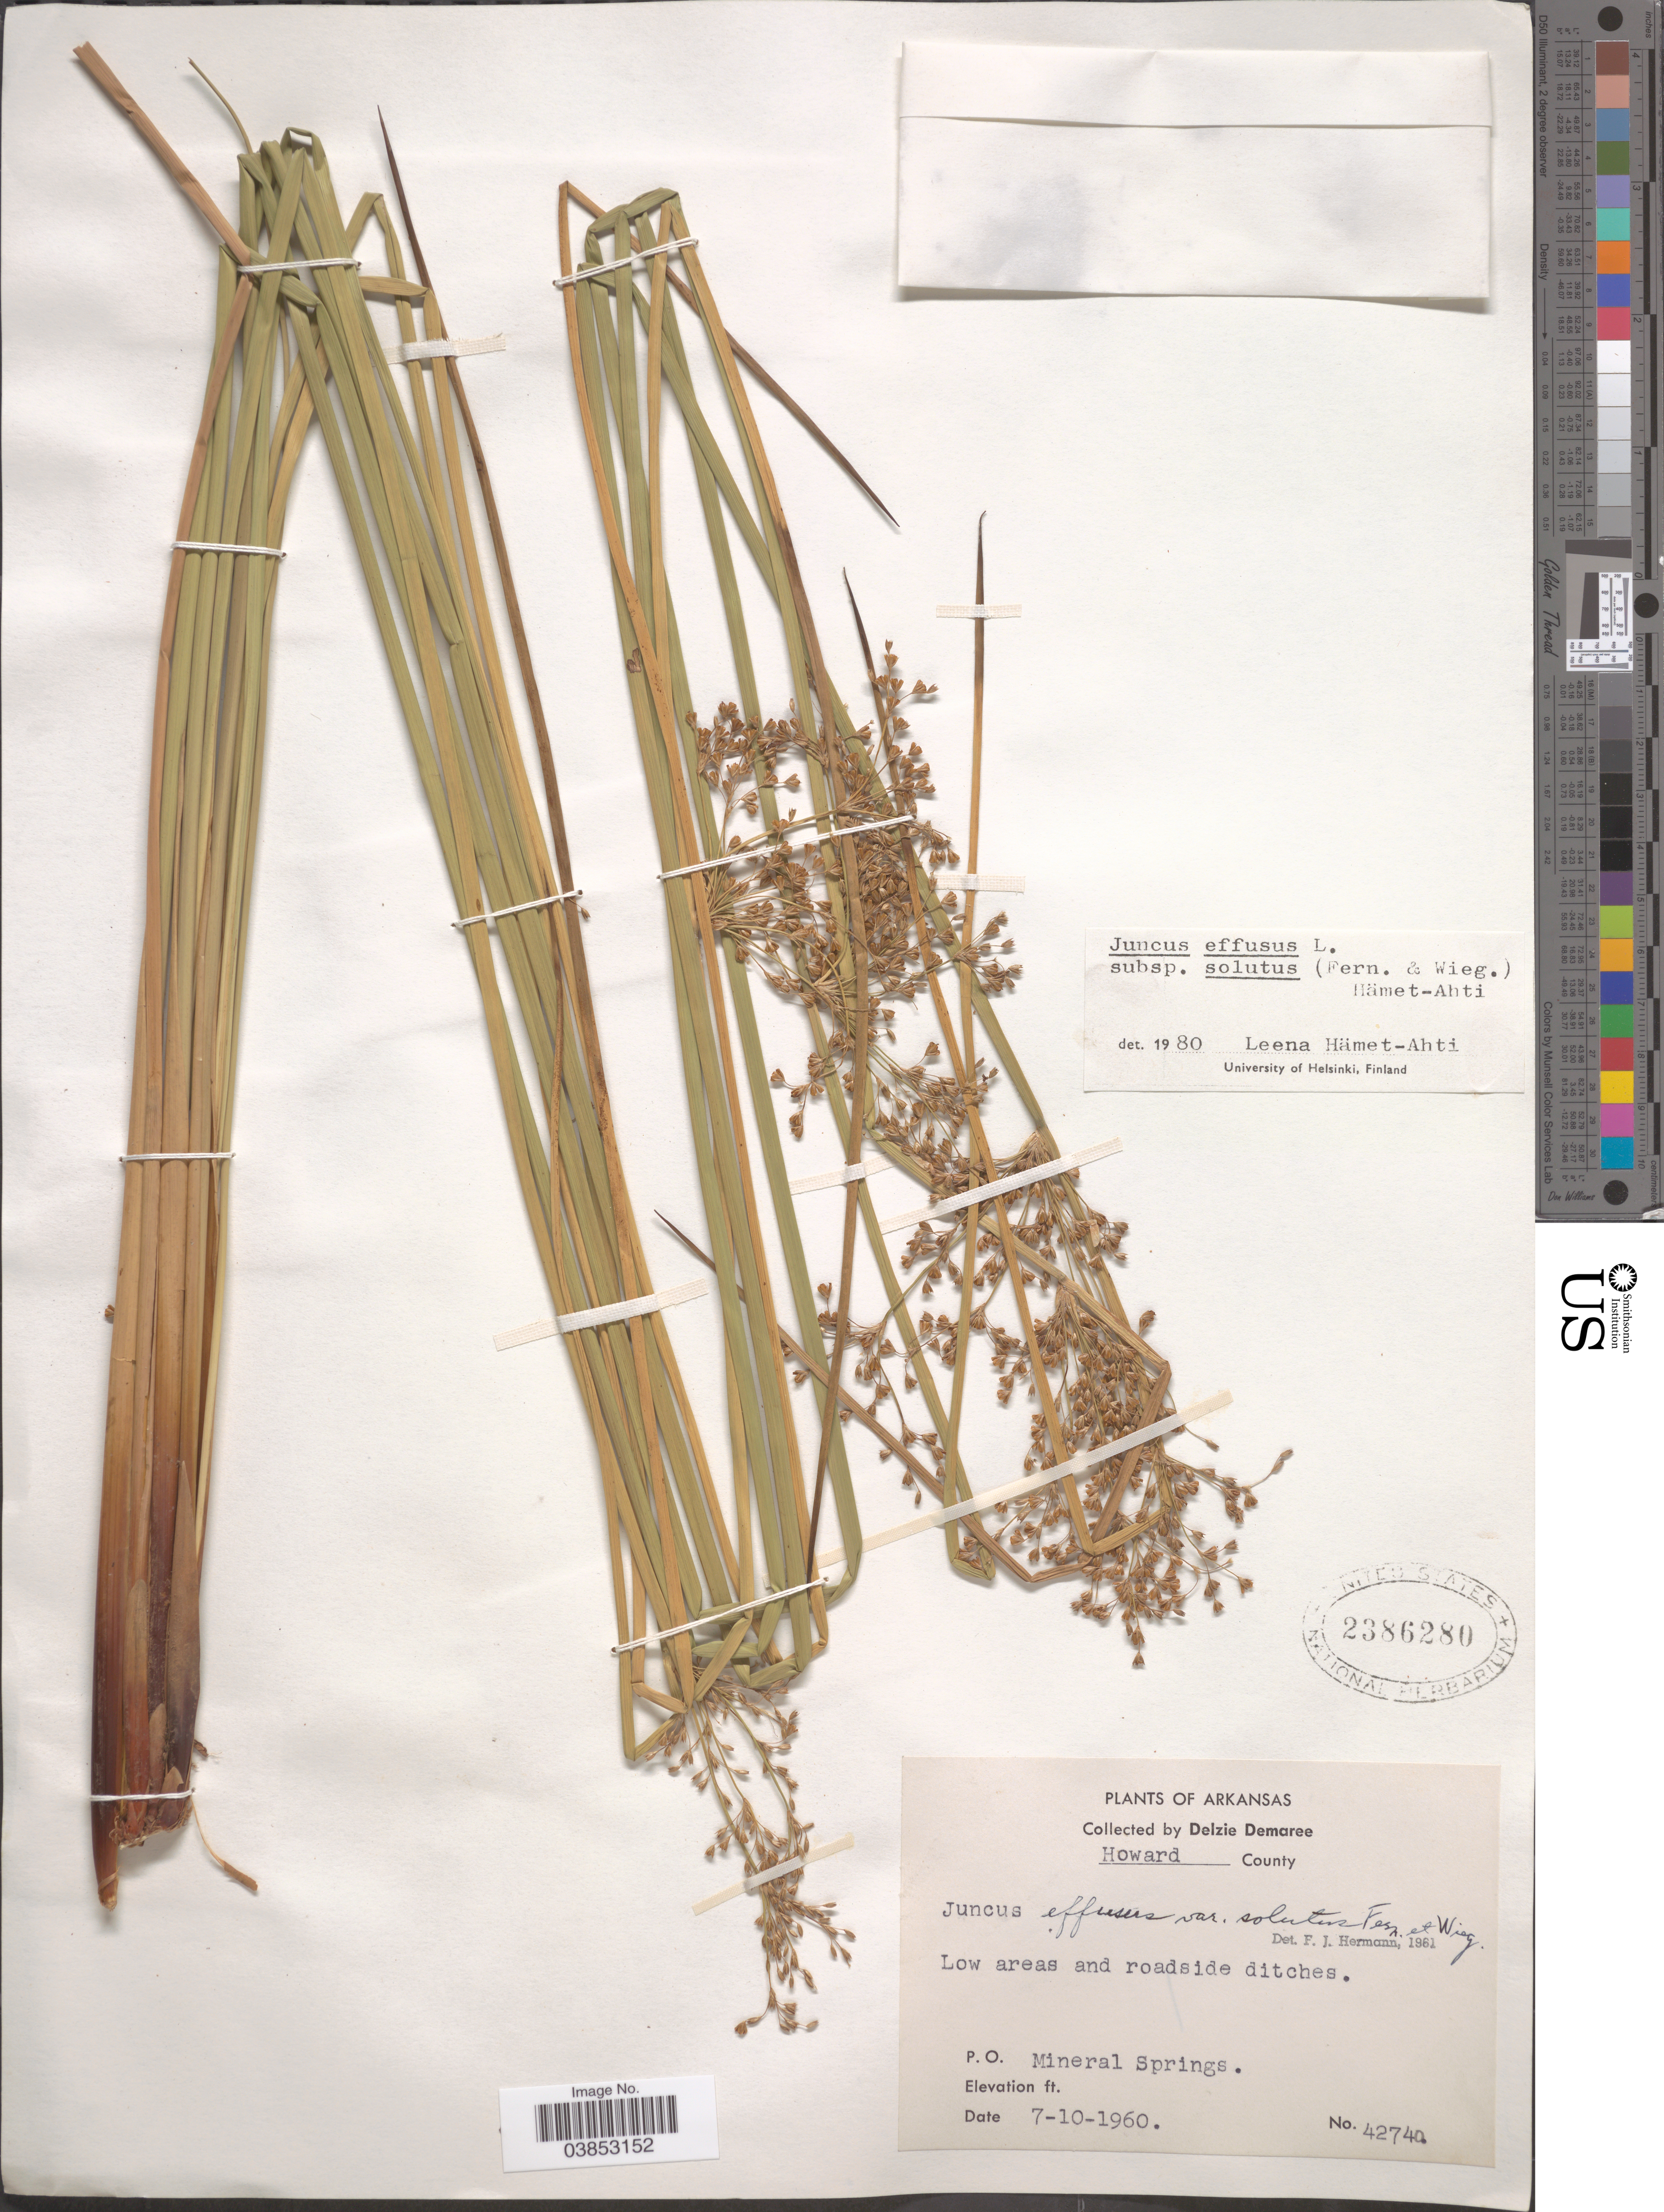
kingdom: Plantae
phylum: Tracheophyta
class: Liliopsida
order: Poales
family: Juncaceae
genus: Juncus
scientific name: Juncus effusus var. solutus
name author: Fernald & Wiegand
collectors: D. Demaree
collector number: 42740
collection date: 1960-07-10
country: United States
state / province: Arkansas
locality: Howard County. P.O. Mineral Springs.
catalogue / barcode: US 2386280